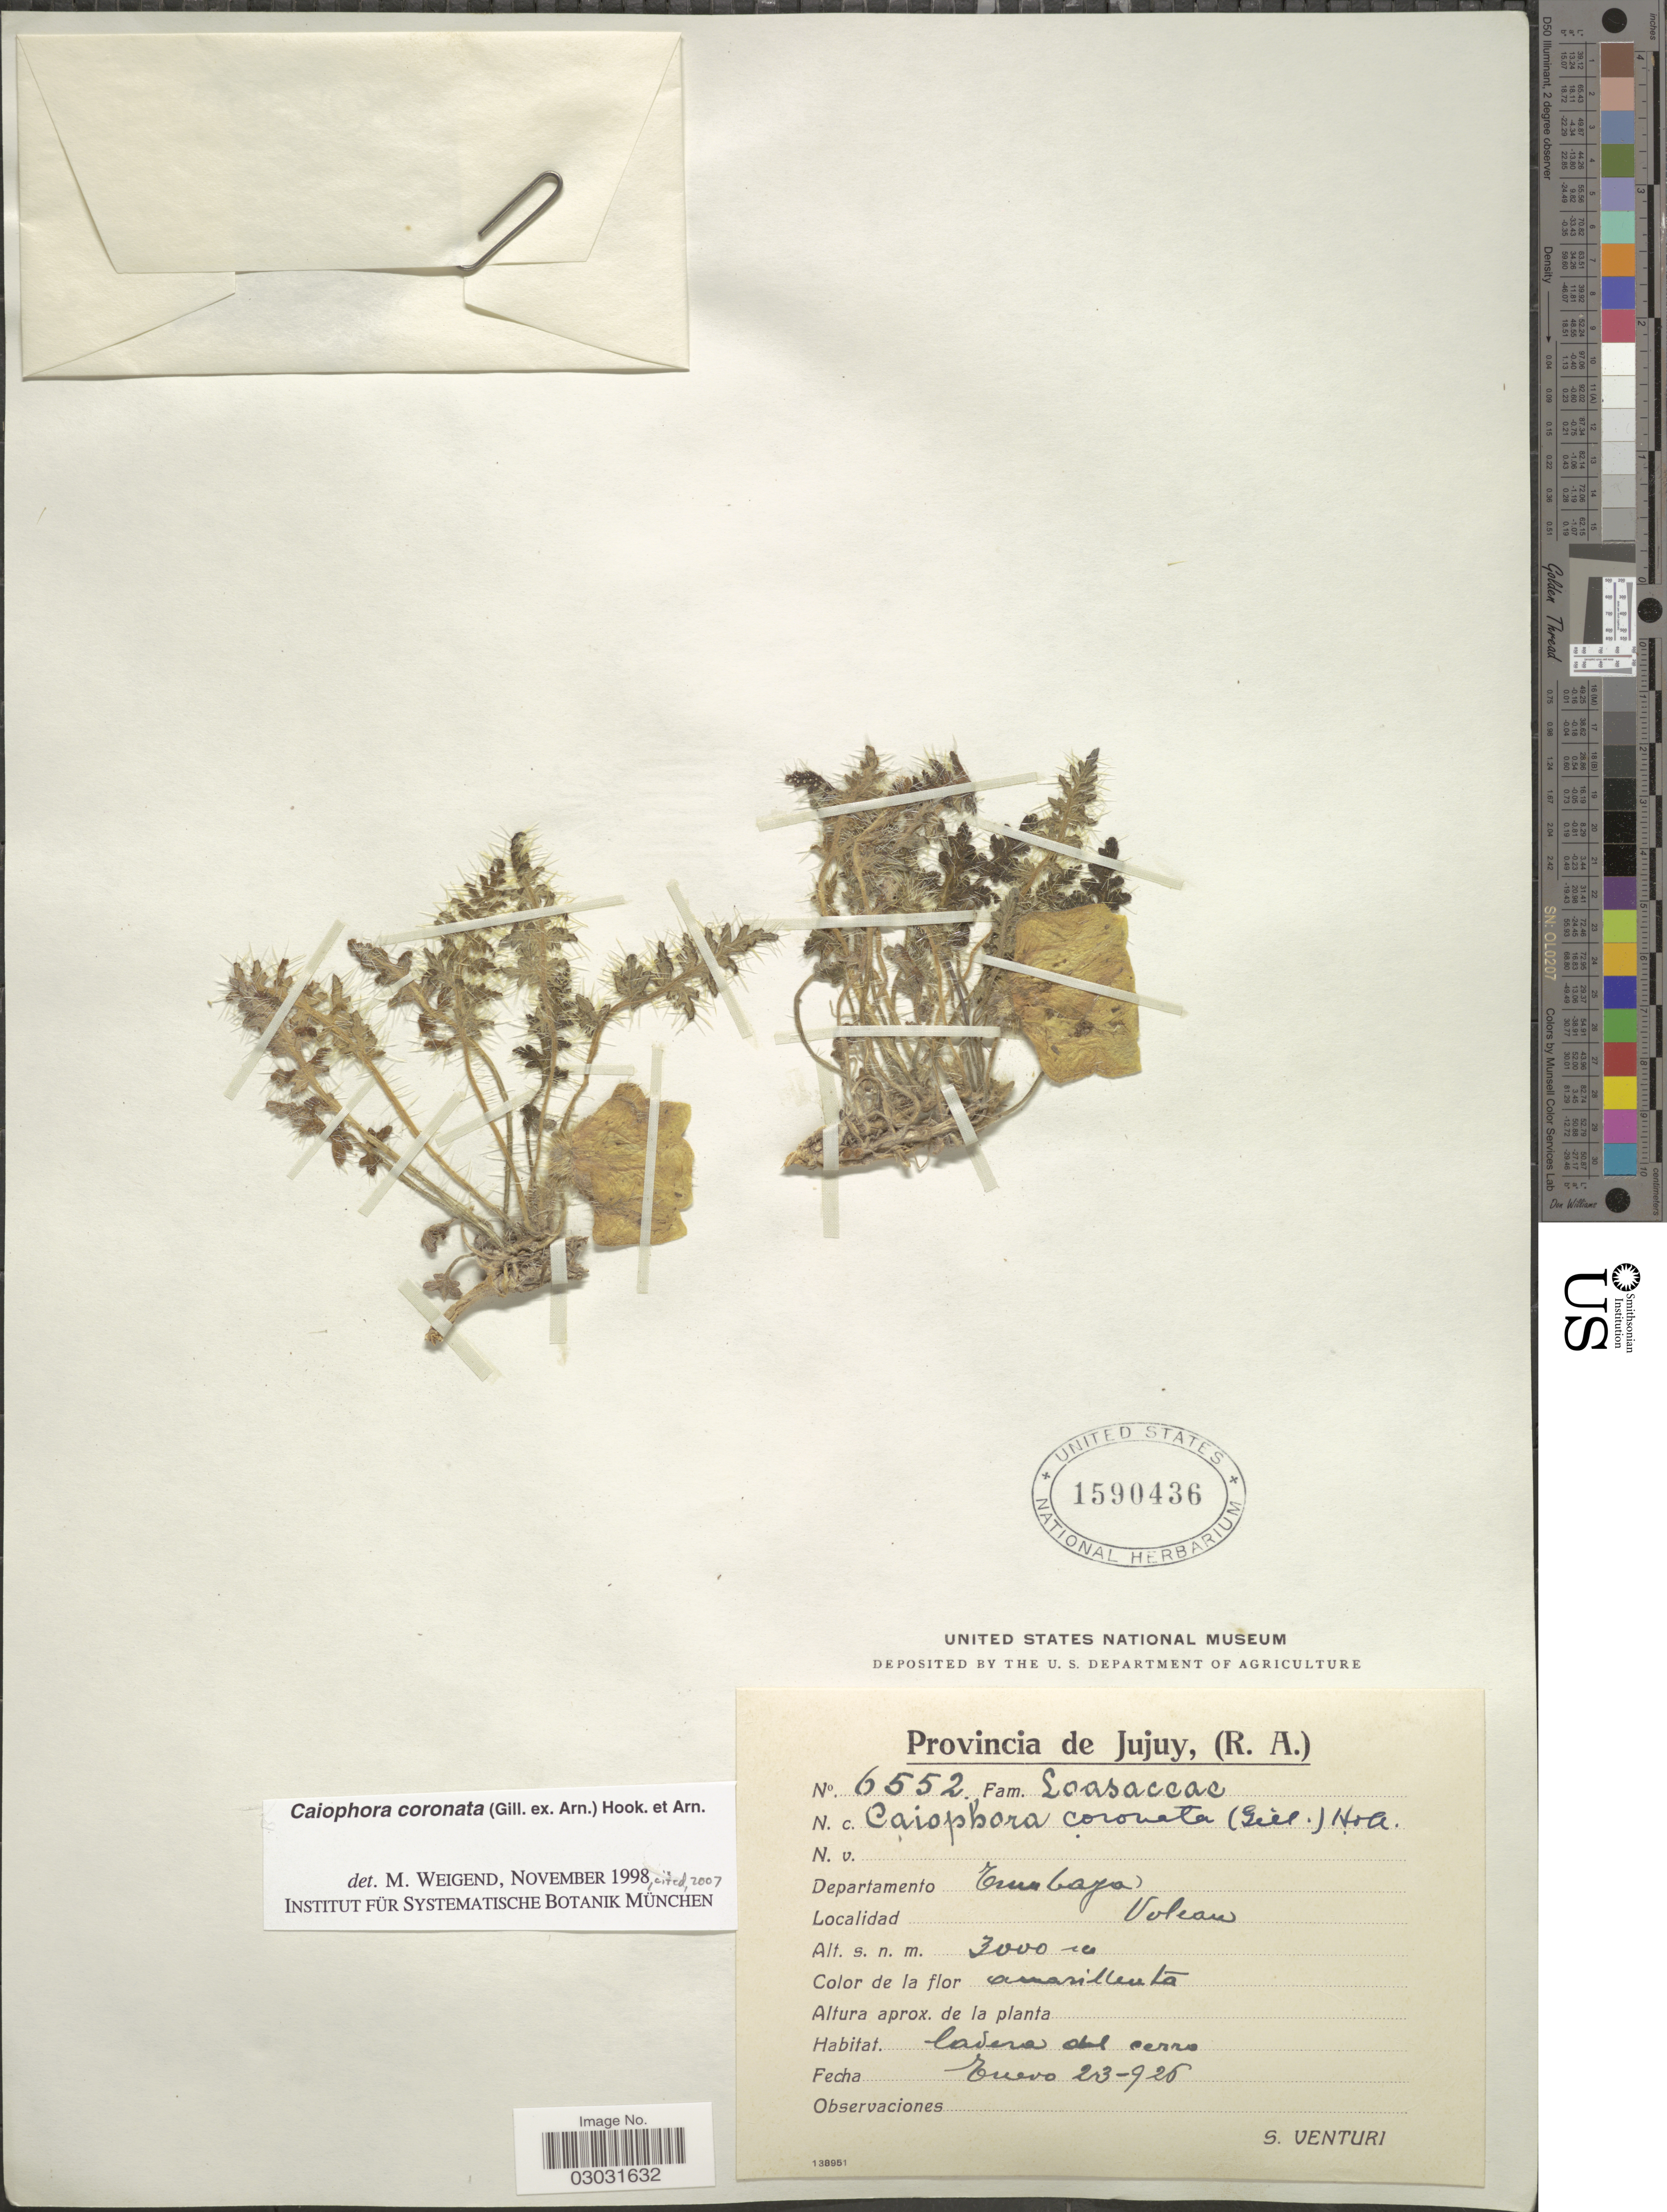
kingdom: Plantae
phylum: Tracheophyta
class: Magnoliopsida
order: Cornales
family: Loasaceae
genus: Caiophora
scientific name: Caiophora coronata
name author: (Gillies ex Arn.) Hook. & Arn.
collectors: S. Venturi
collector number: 6552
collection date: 1926-01-23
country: Argentina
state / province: Jujuy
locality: Departamento Tumbaya, Volcan.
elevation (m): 3000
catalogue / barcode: US 1590436